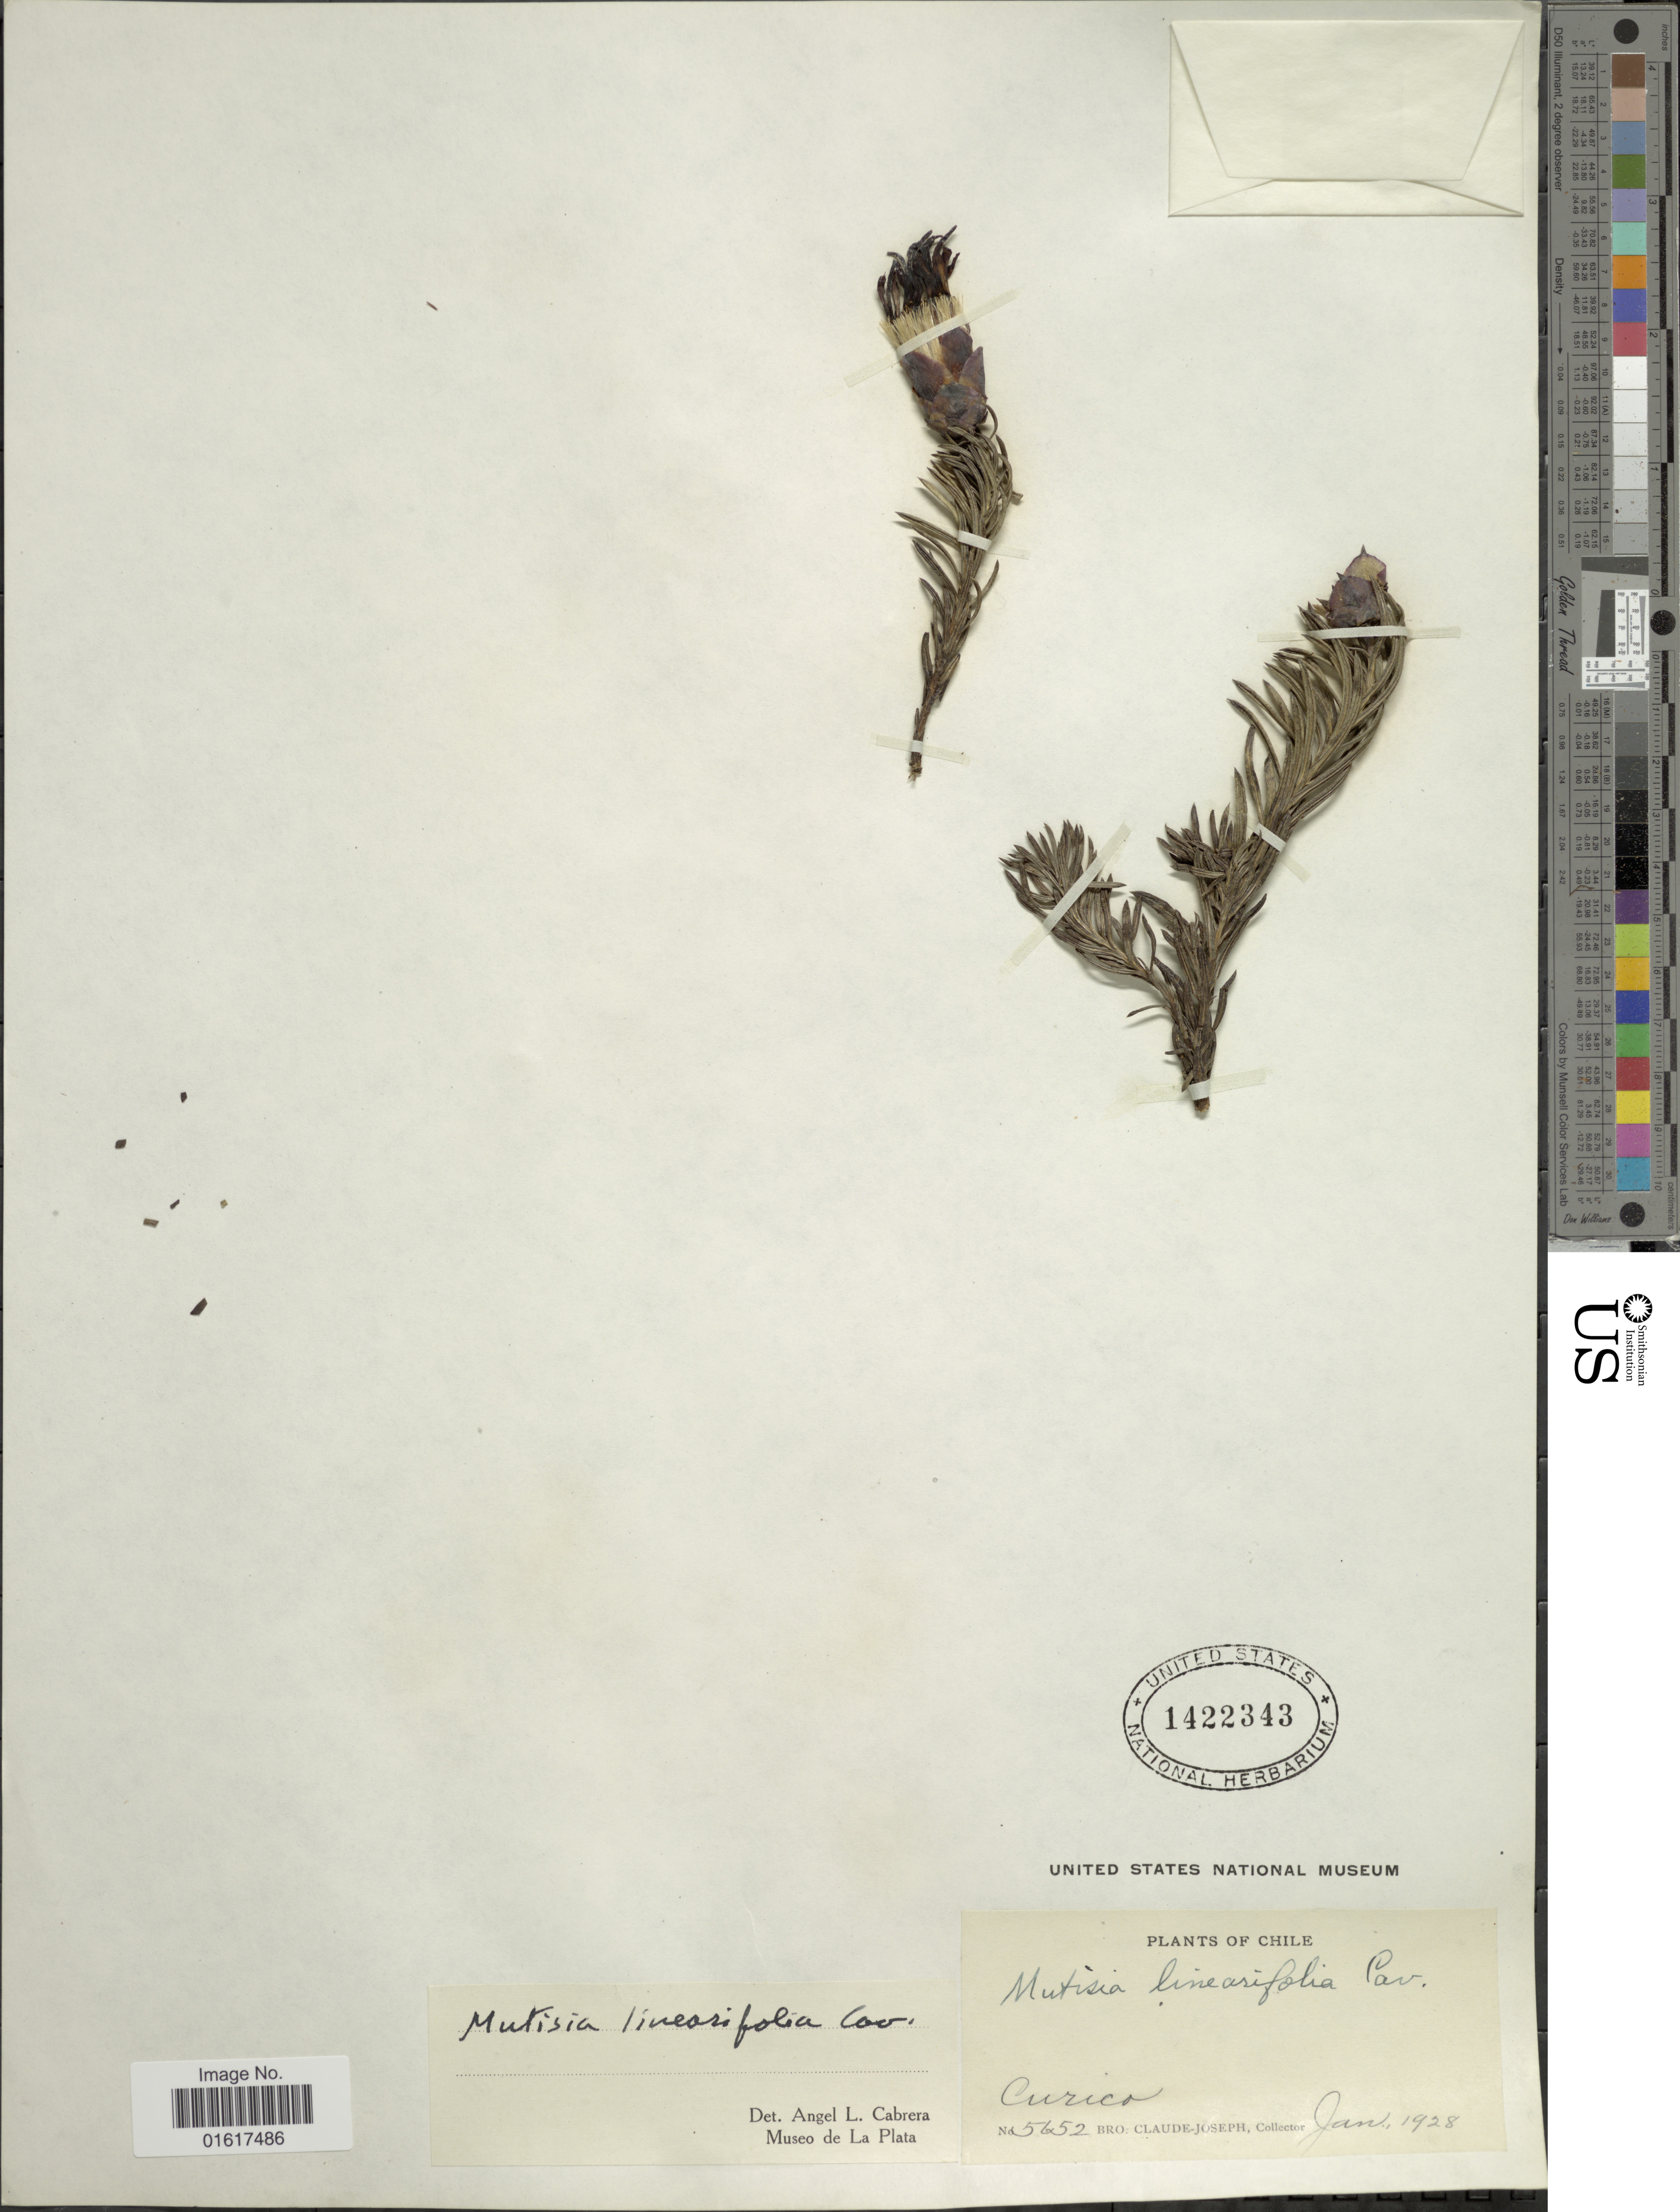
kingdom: Plantae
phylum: Tracheophyta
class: Magnoliopsida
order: Asterales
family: Asteraceae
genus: Mutisia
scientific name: Mutisia linearifolia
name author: Cav.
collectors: Bro. Claude-Joseph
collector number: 5652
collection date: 1928-01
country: Chile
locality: Curico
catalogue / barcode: US 1422343